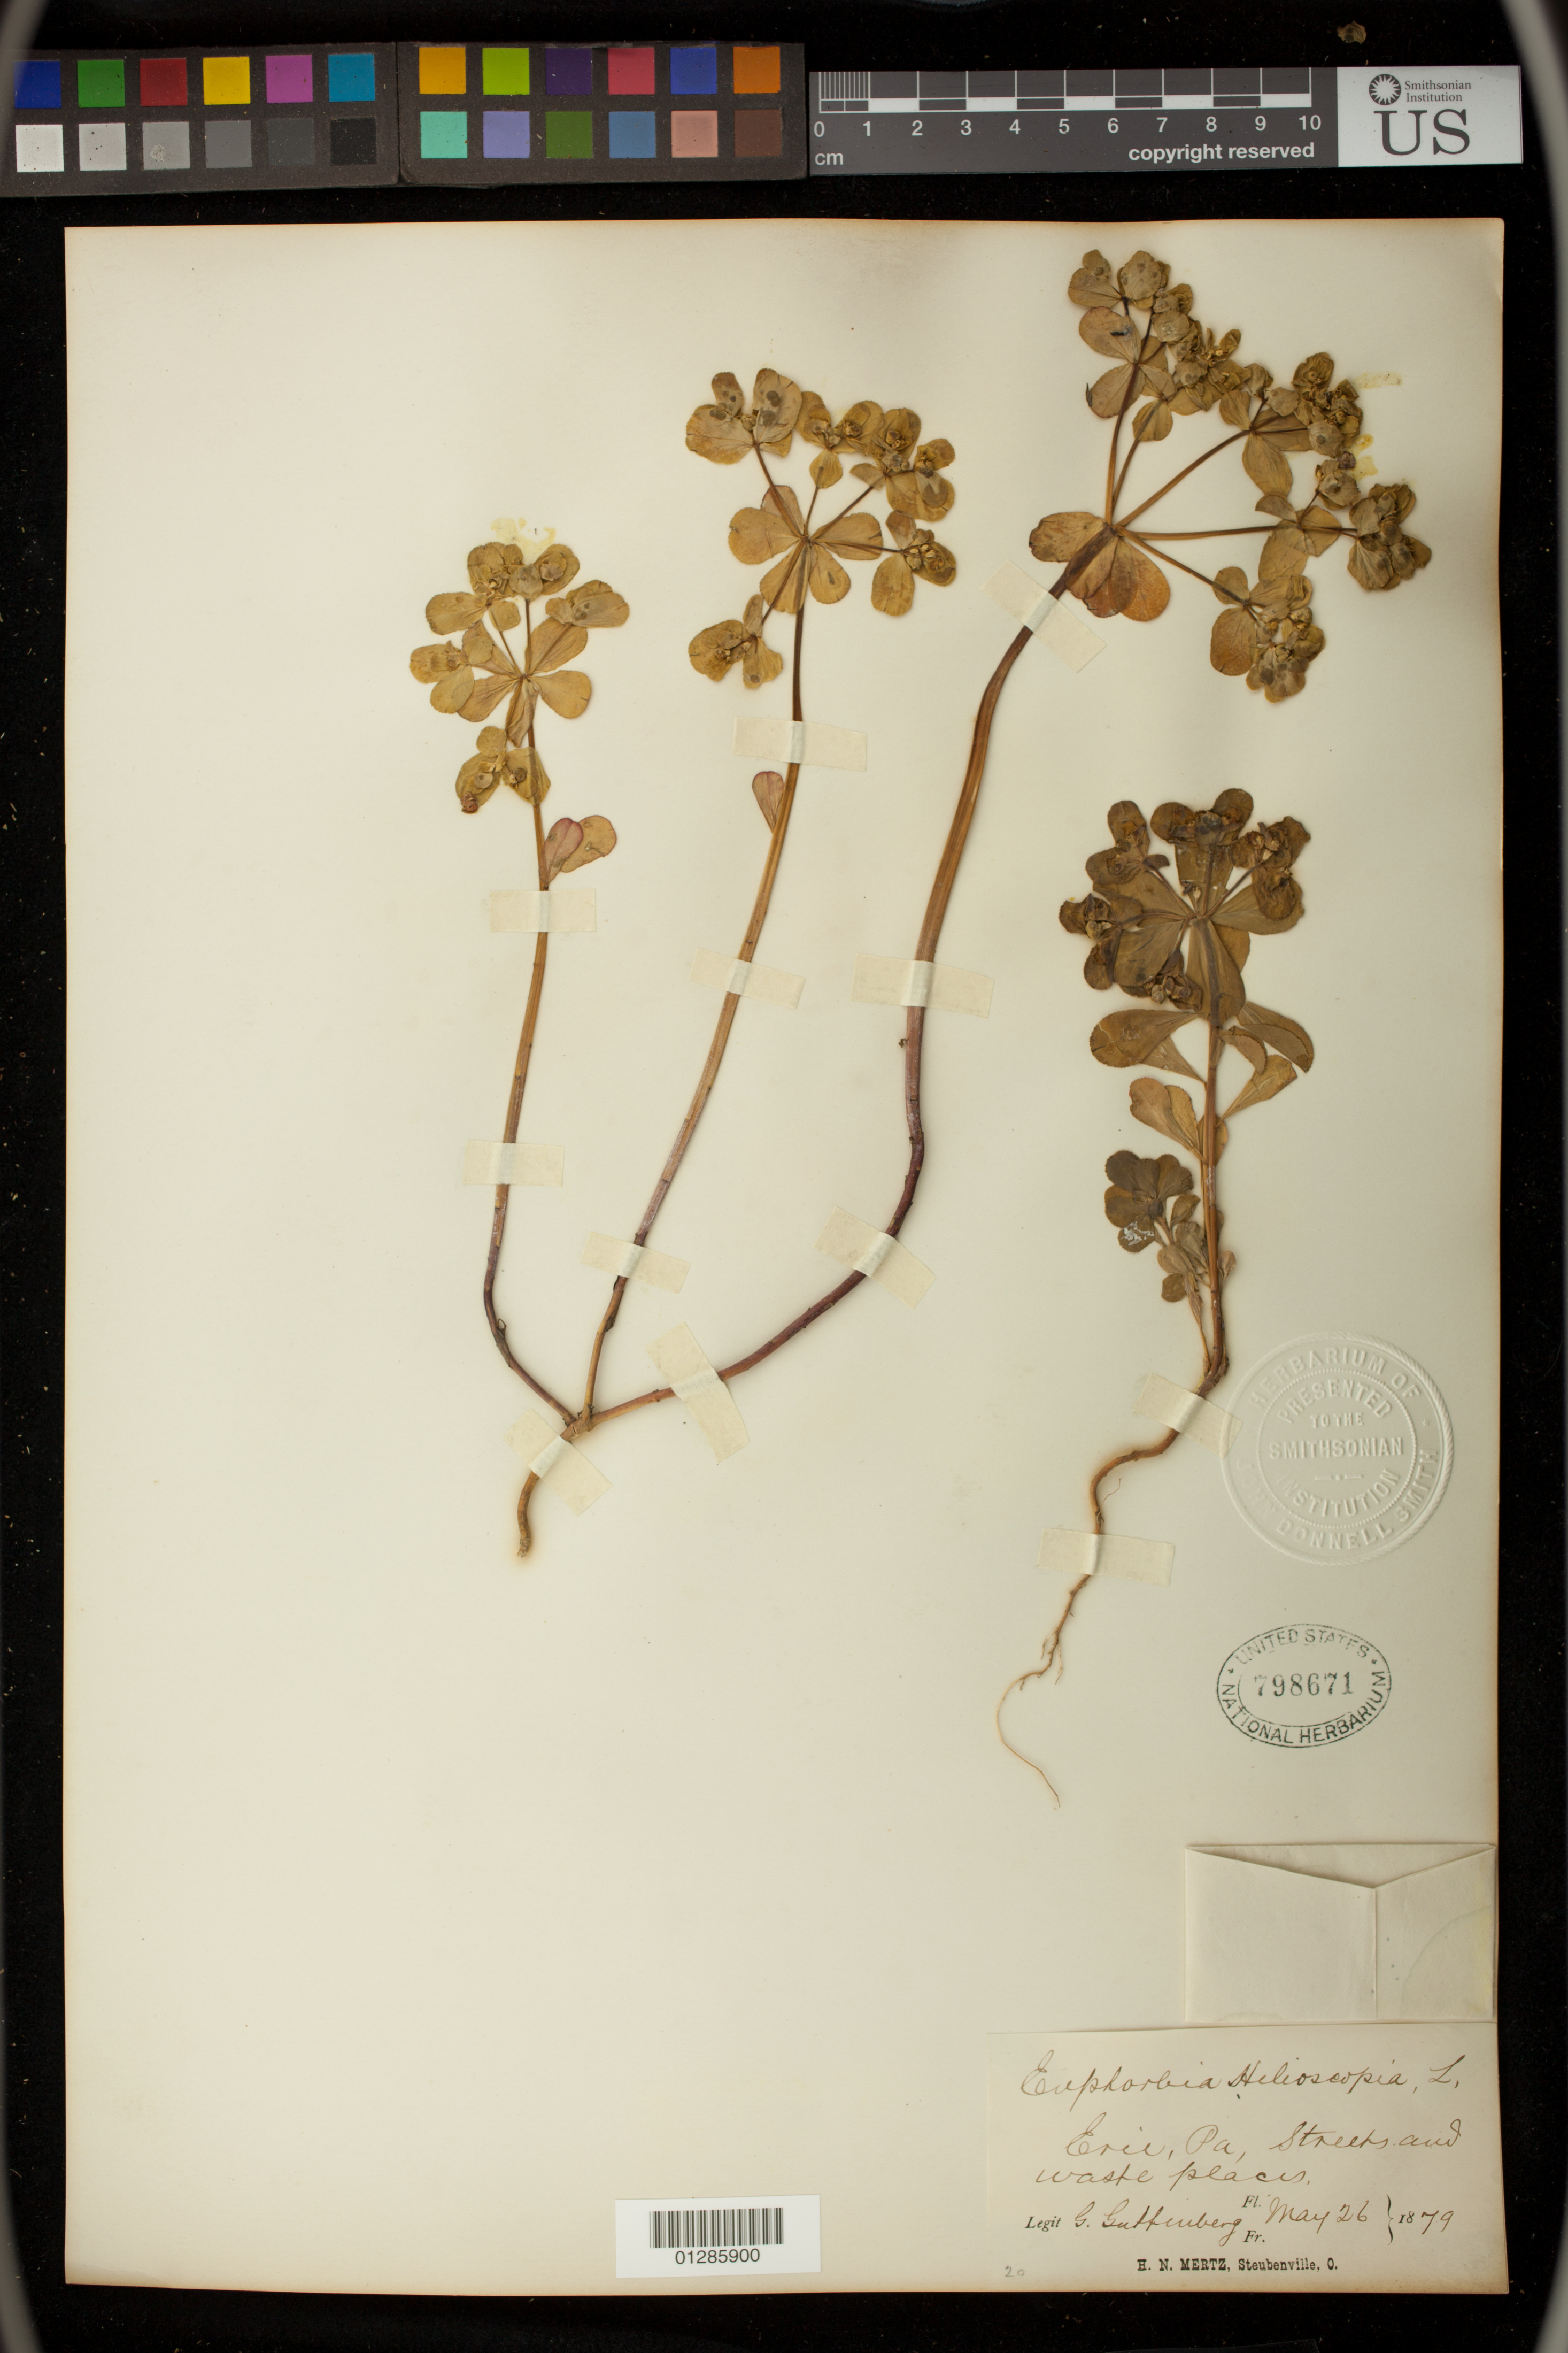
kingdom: Plantae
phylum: Tracheophyta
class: Magnoliopsida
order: Malpighiales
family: Euphorbiaceae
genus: Euphorbia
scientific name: Euphorbia helioscopia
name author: L.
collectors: R. G. von Guttenberg & H. Mertz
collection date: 1879-05-26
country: United States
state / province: Pennsylvania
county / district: Erie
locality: Erie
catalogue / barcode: US 798671